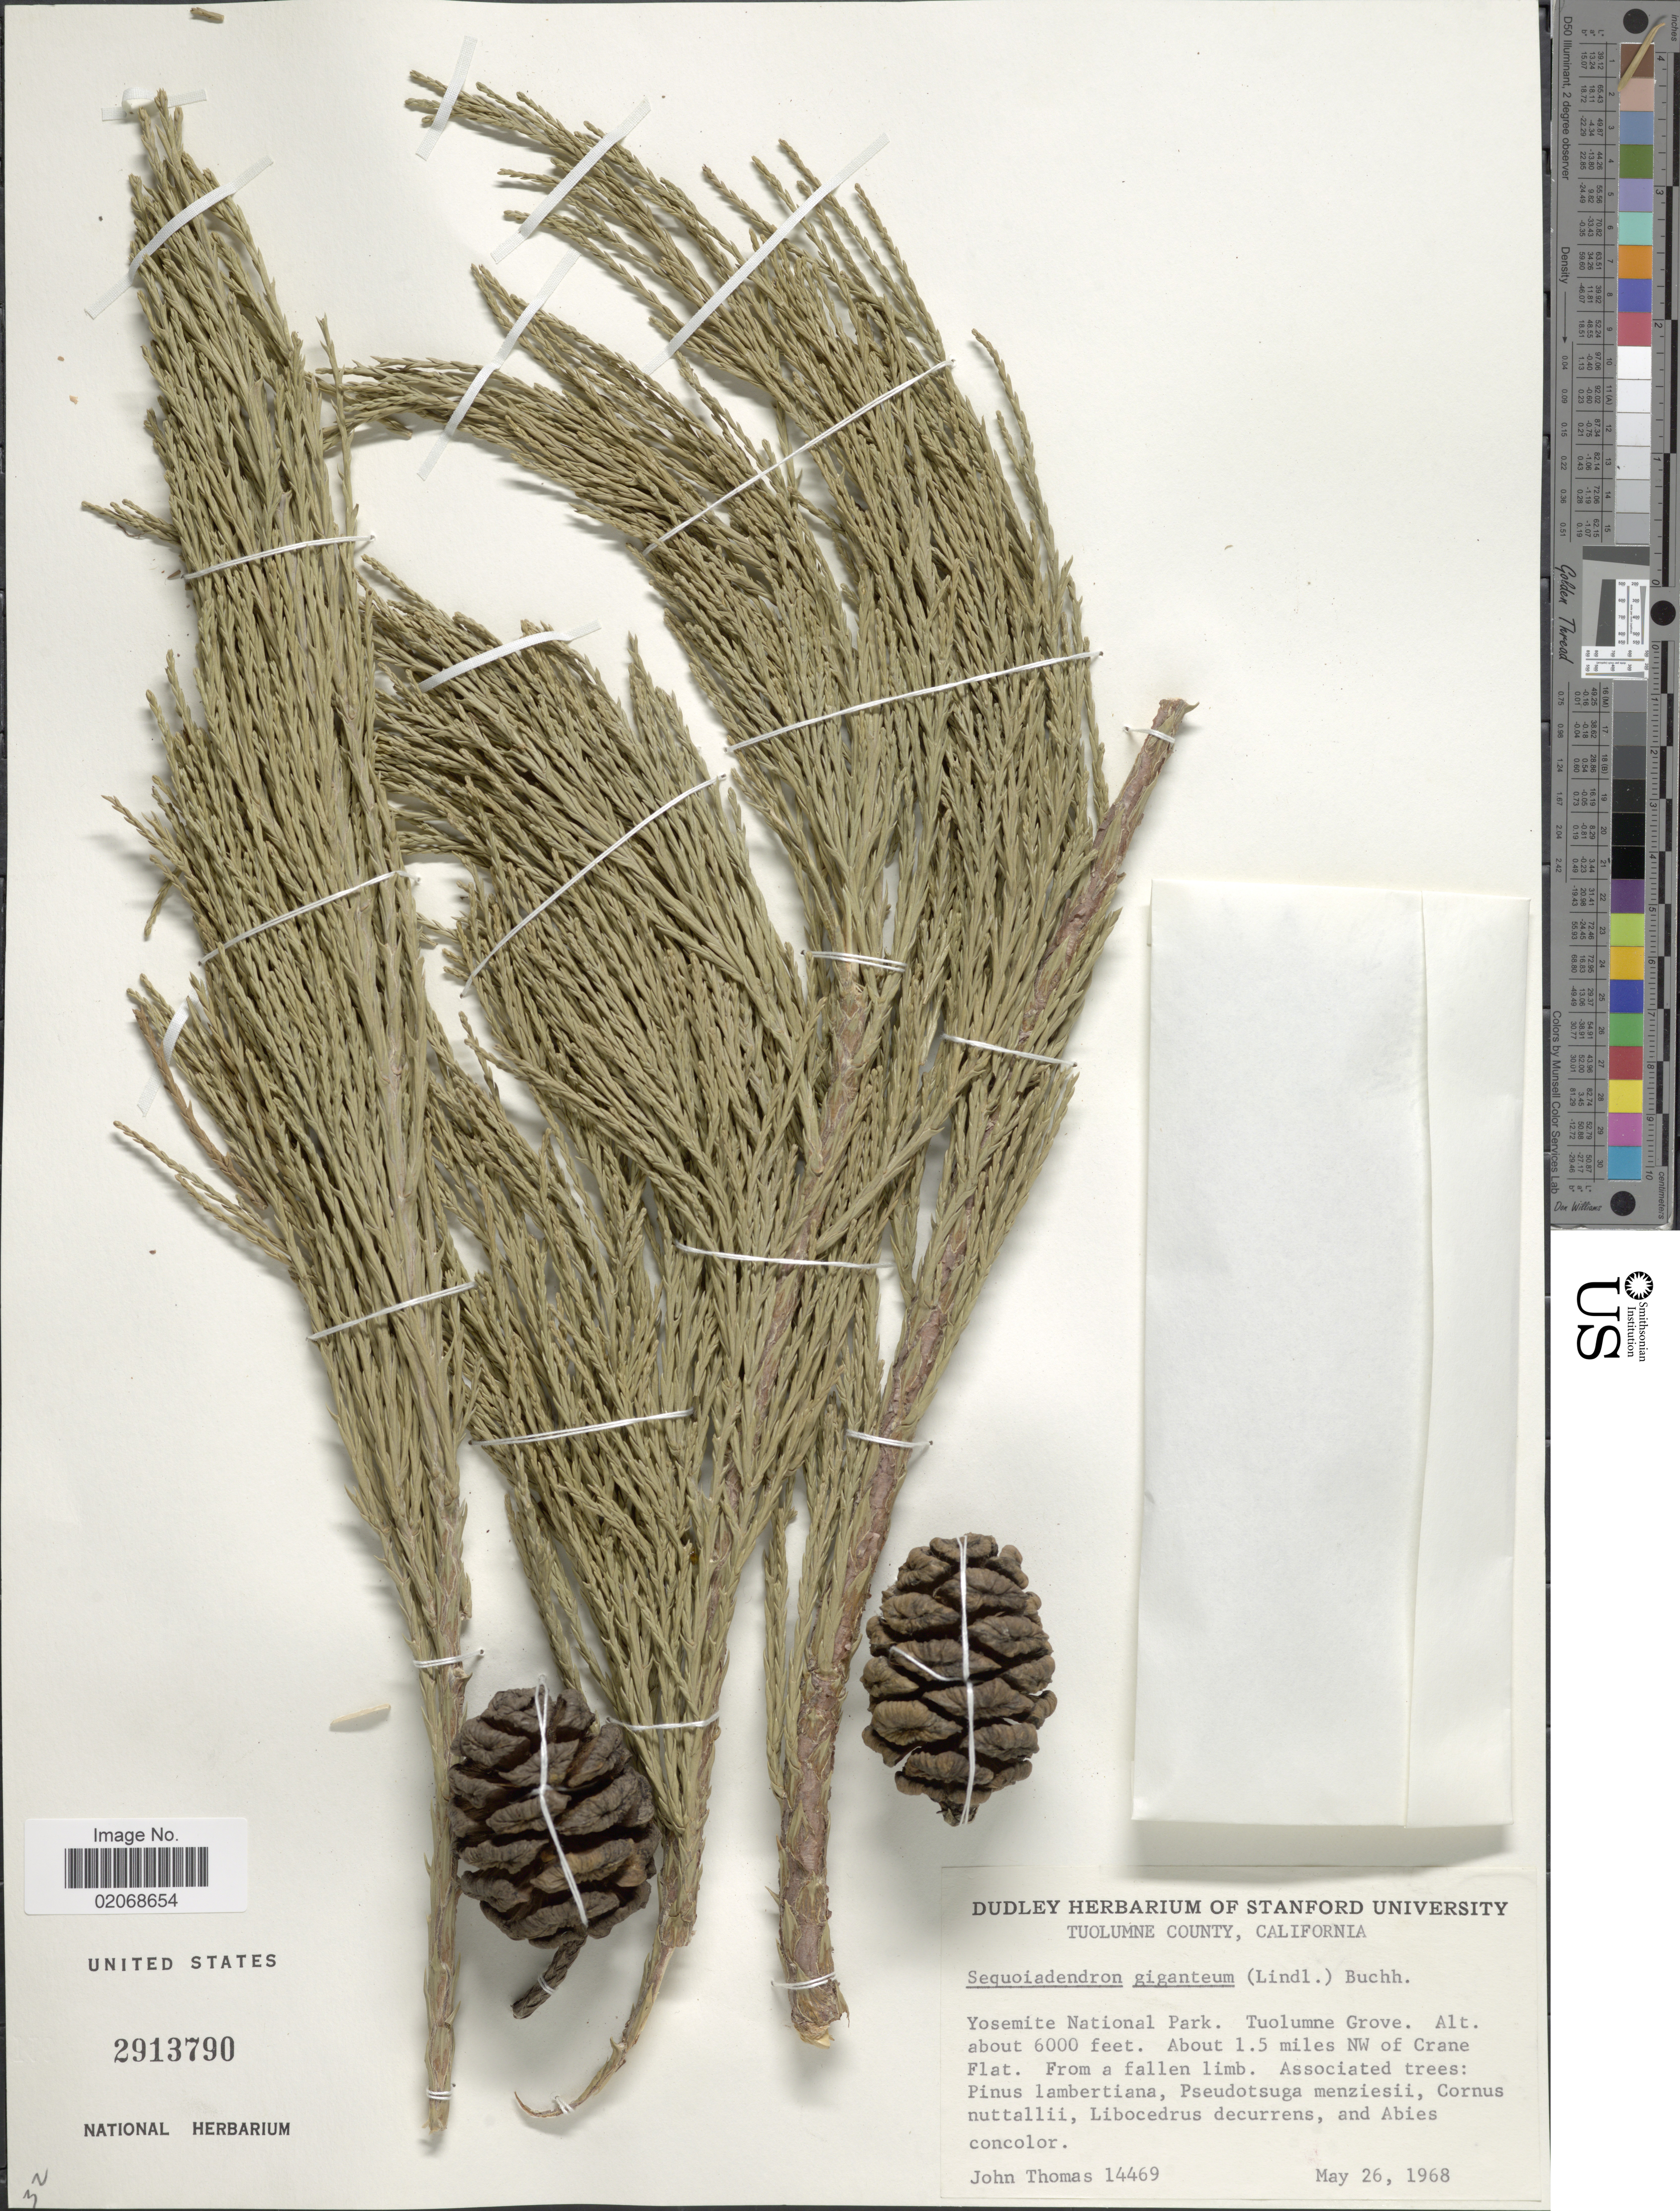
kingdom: Plantae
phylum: Tracheophyta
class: Pinopsida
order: Pinales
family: Cupressaceae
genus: Sequoia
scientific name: Sequoia gigantea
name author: (Lindl.) Decne.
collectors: J. H. Thomas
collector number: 14469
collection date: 1968-05-26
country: United States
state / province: California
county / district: Tuolumne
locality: Tuolumne County, Yosemite National Park, Tuolome Grove, about 1.5 miles NW of Crane Flat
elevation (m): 1829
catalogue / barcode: US 2913790